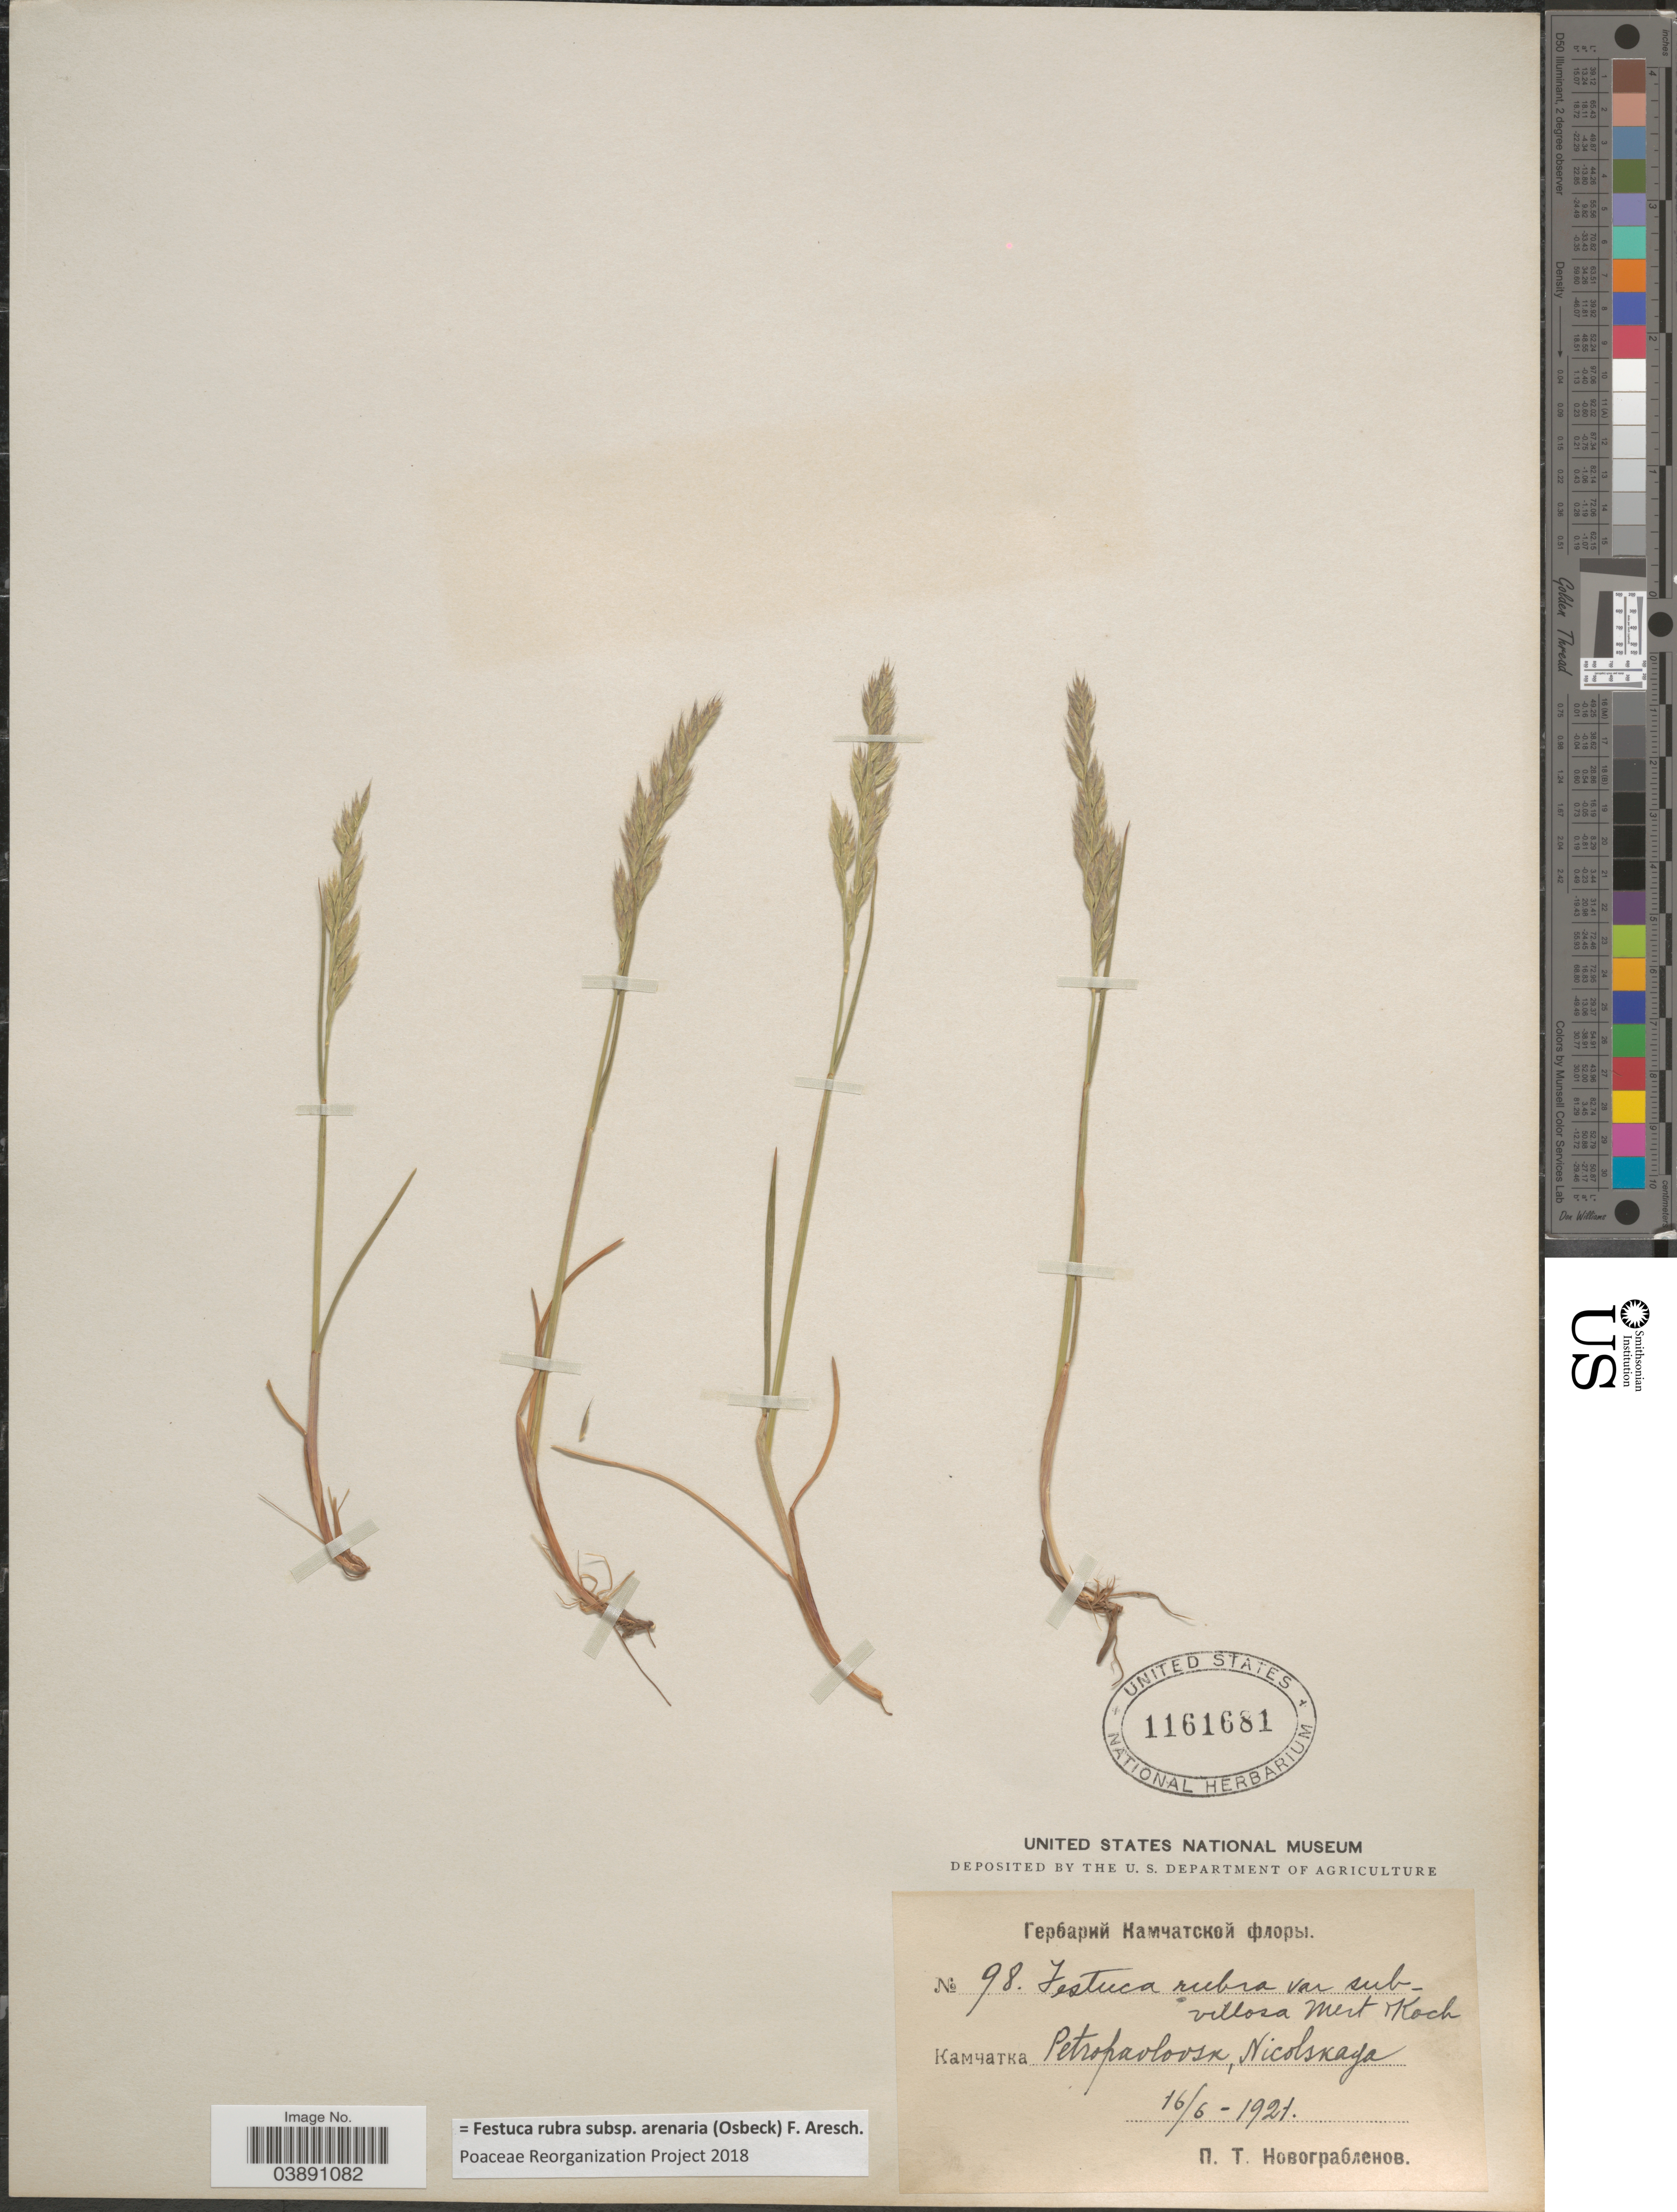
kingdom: Plantae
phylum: Tracheophyta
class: Liliopsida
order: Poales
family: Poaceae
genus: Festuca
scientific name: Festuca rubra subsp. arenaria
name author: (Osbeck) F. Aresch.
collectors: P. Novograblenov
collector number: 98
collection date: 1921-06-16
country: Russian Federation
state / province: Kamchatka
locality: Petropavlovsk, Nicolskaya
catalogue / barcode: US 1161681